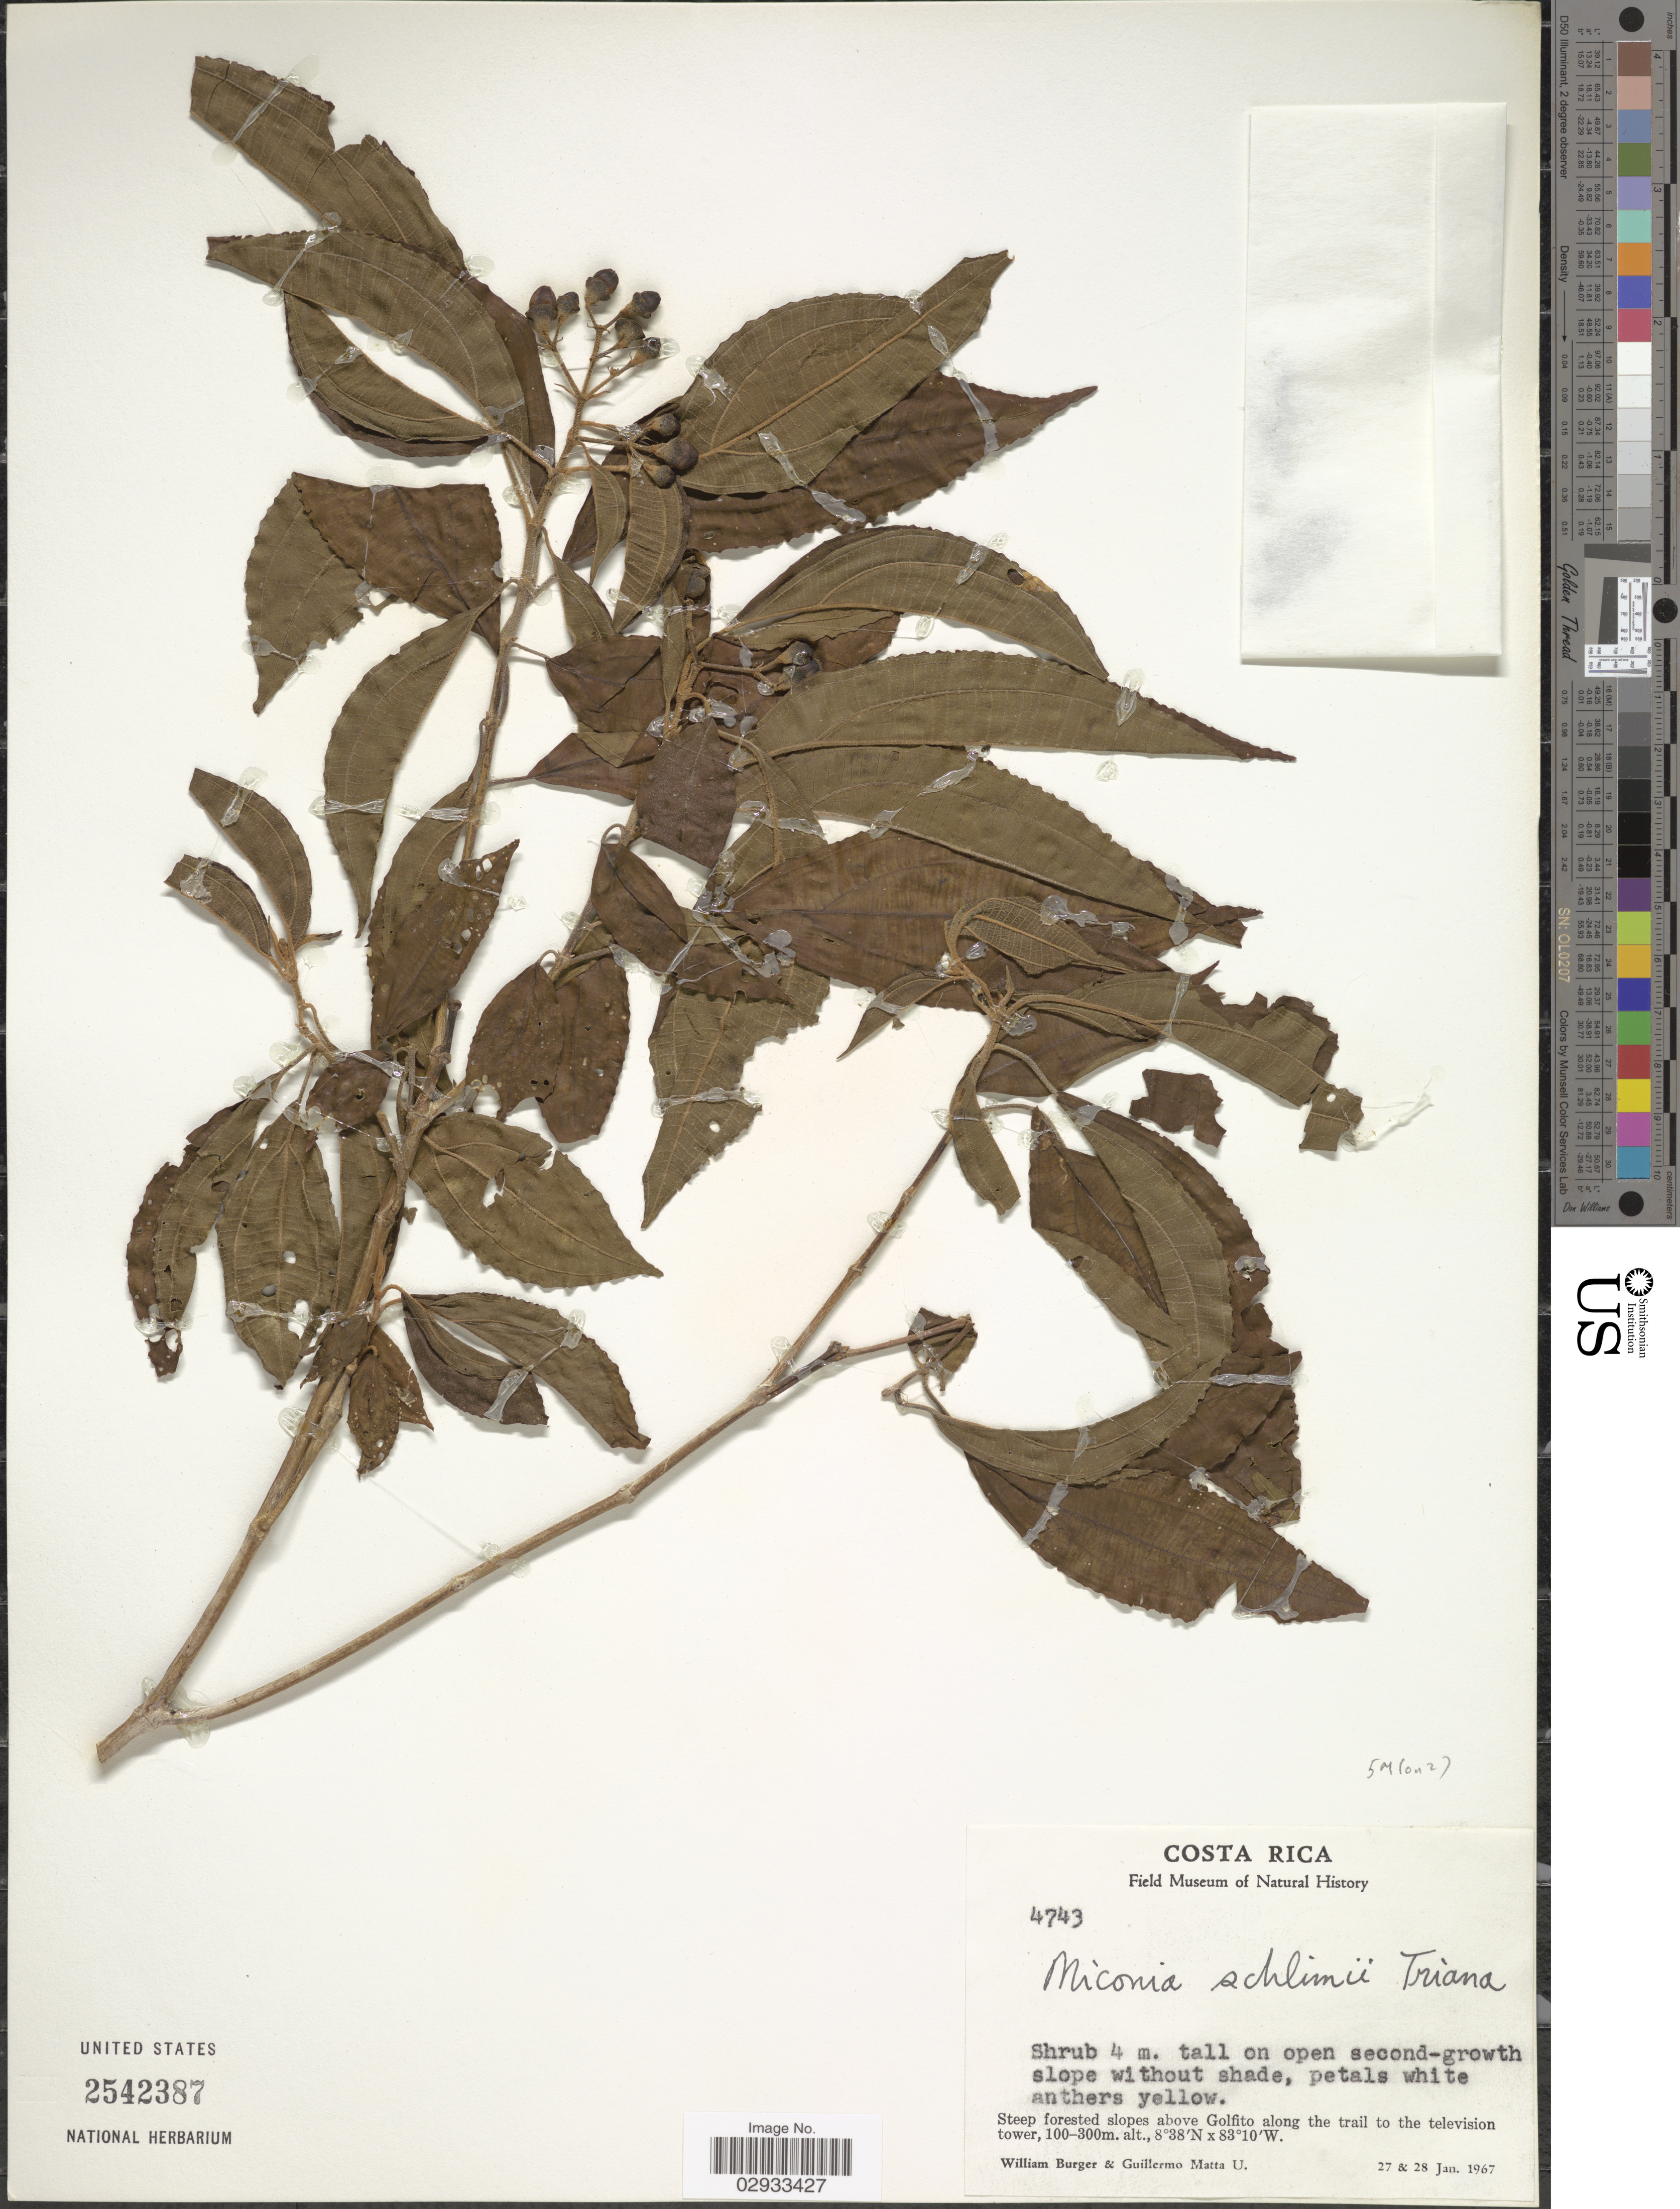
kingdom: Plantae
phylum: Tracheophyta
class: Magnoliopsida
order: Myrtales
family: Melastomataceae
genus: Miconia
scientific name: Miconia schlimii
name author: Triana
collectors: W. Burger & G. Matta U.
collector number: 4743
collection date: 1967-01-27/1967-01-28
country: Costa Rica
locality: Steep forested slopes above Golfito along the trail to the television tower.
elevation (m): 100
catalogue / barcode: US 2542387